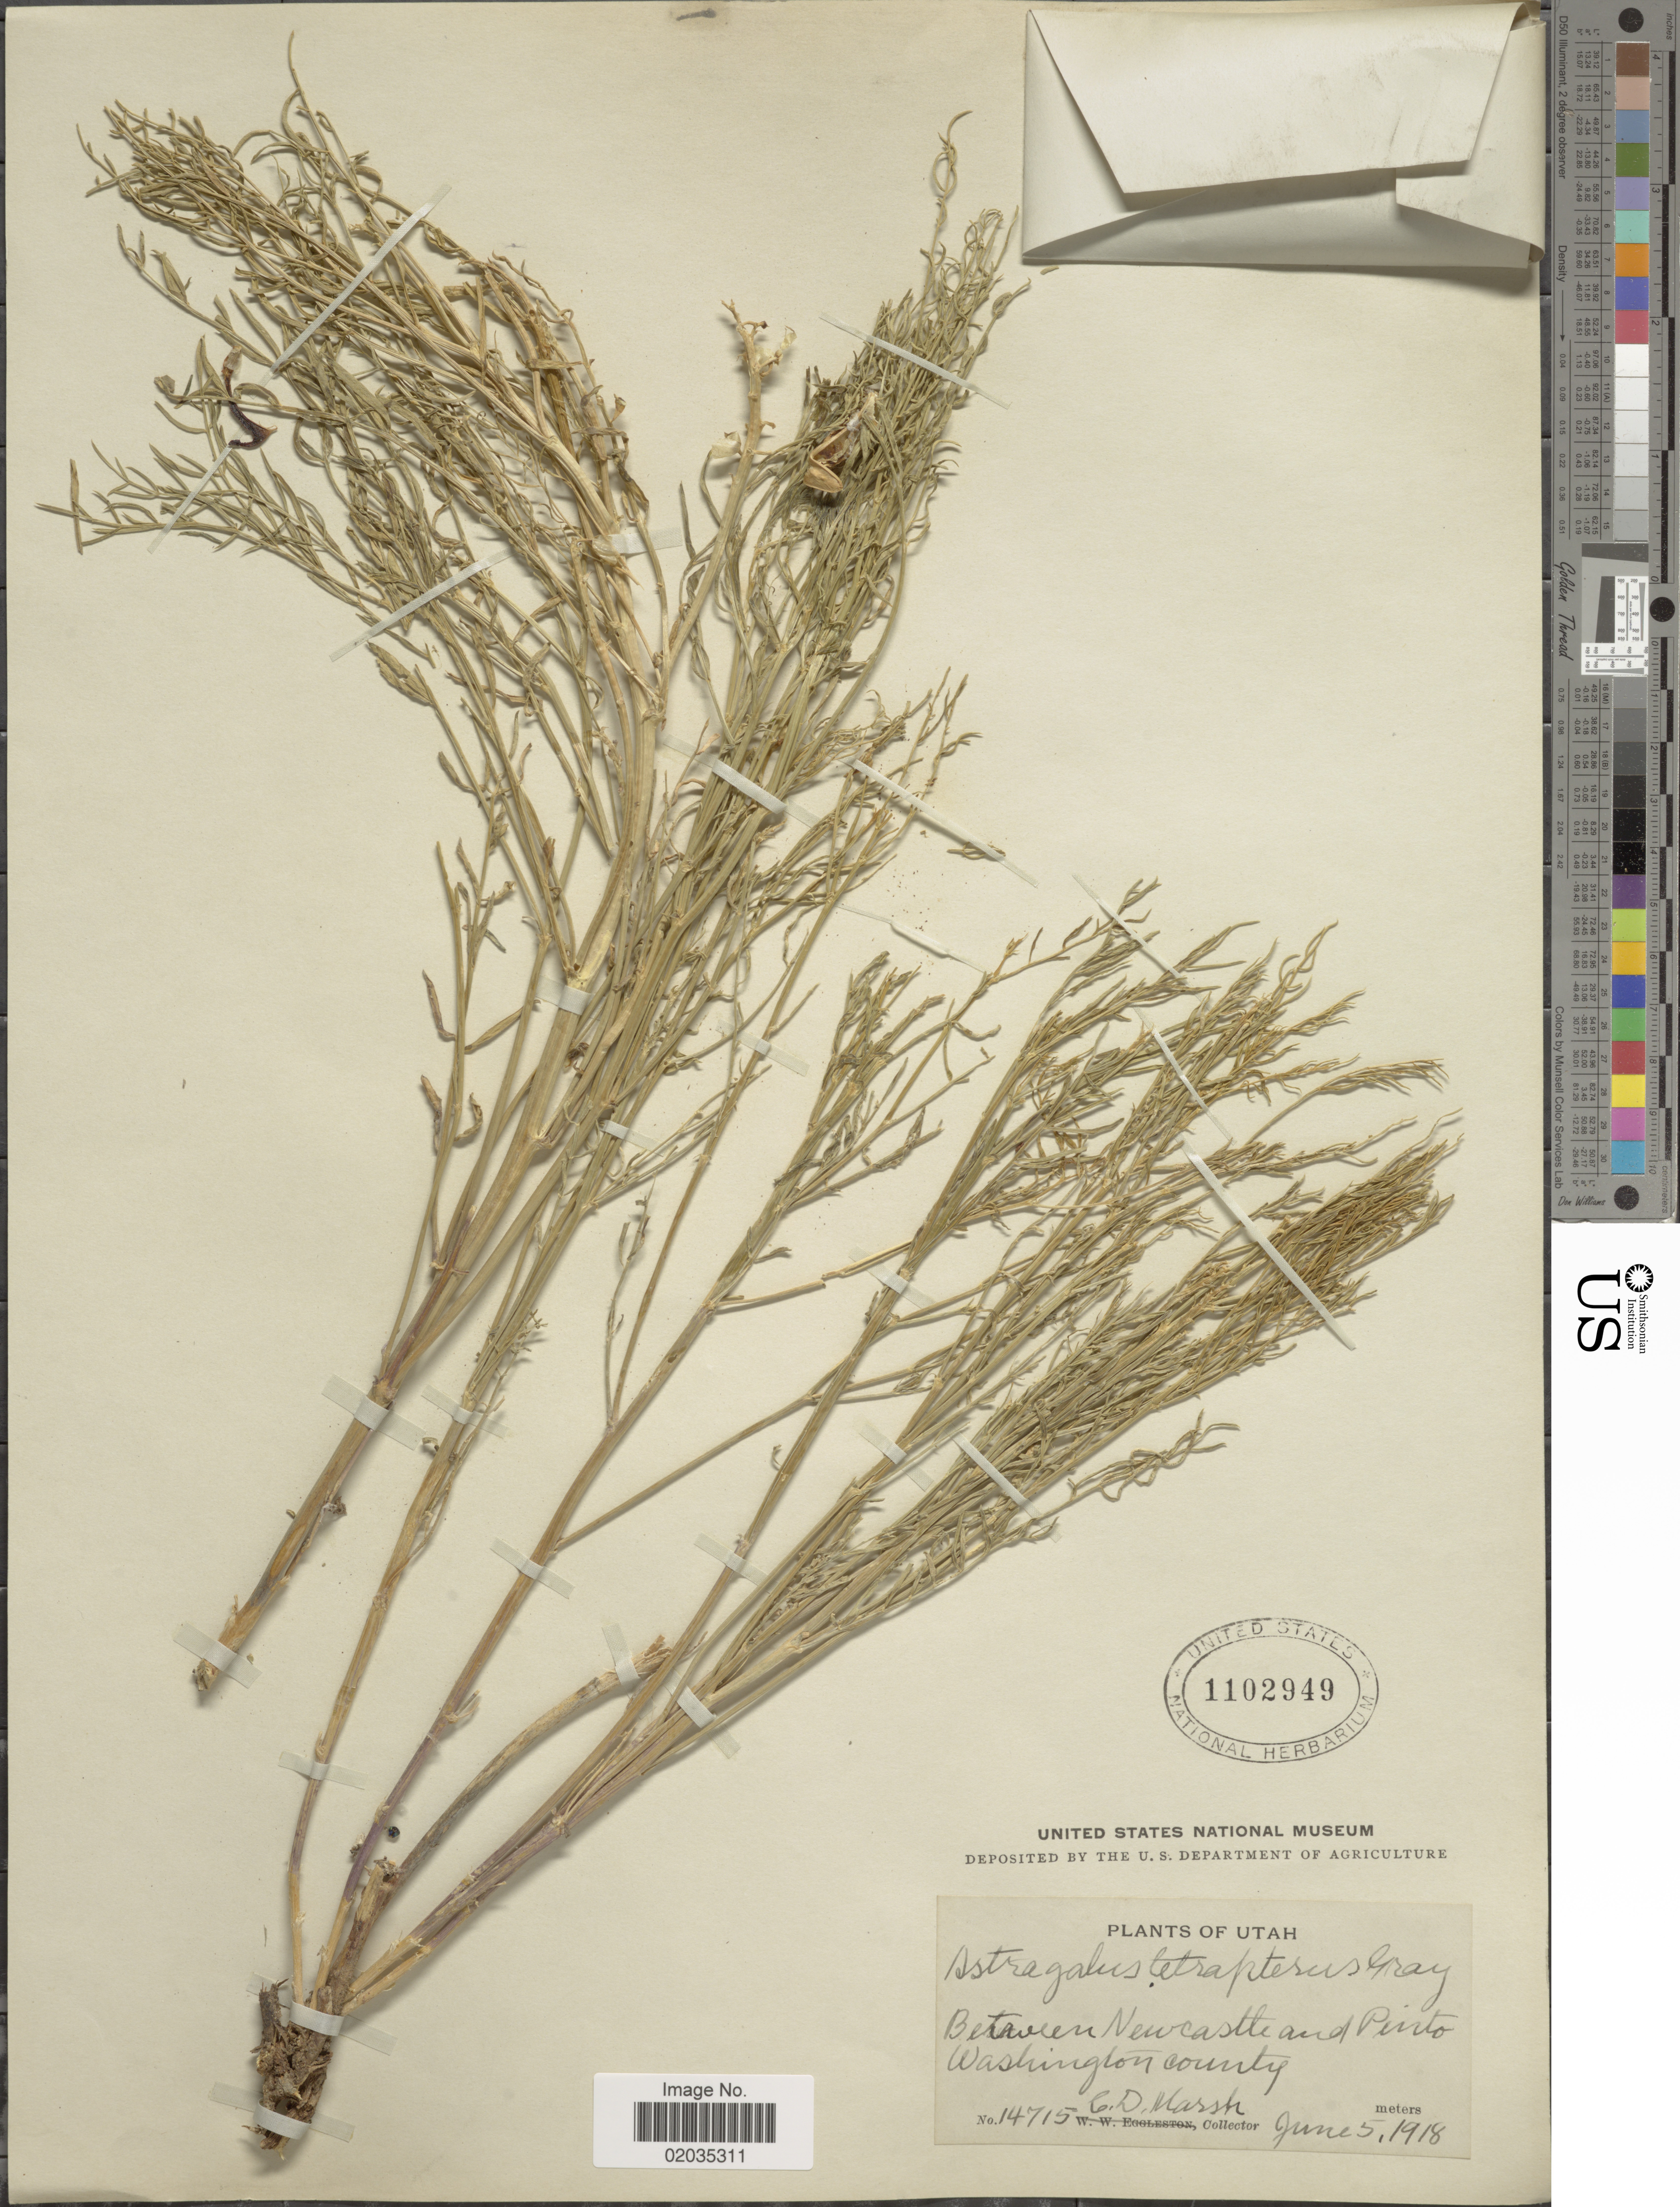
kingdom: Plantae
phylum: Tracheophyta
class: Magnoliopsida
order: Fabales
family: Fabaceae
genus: Astragalus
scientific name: Astragalus tetrapterus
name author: A. Gray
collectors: C. D. Marsh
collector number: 14715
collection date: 1918-06-05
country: United States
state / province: Utah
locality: Between Newcastle and Pinto Washington county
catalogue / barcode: US 1102949